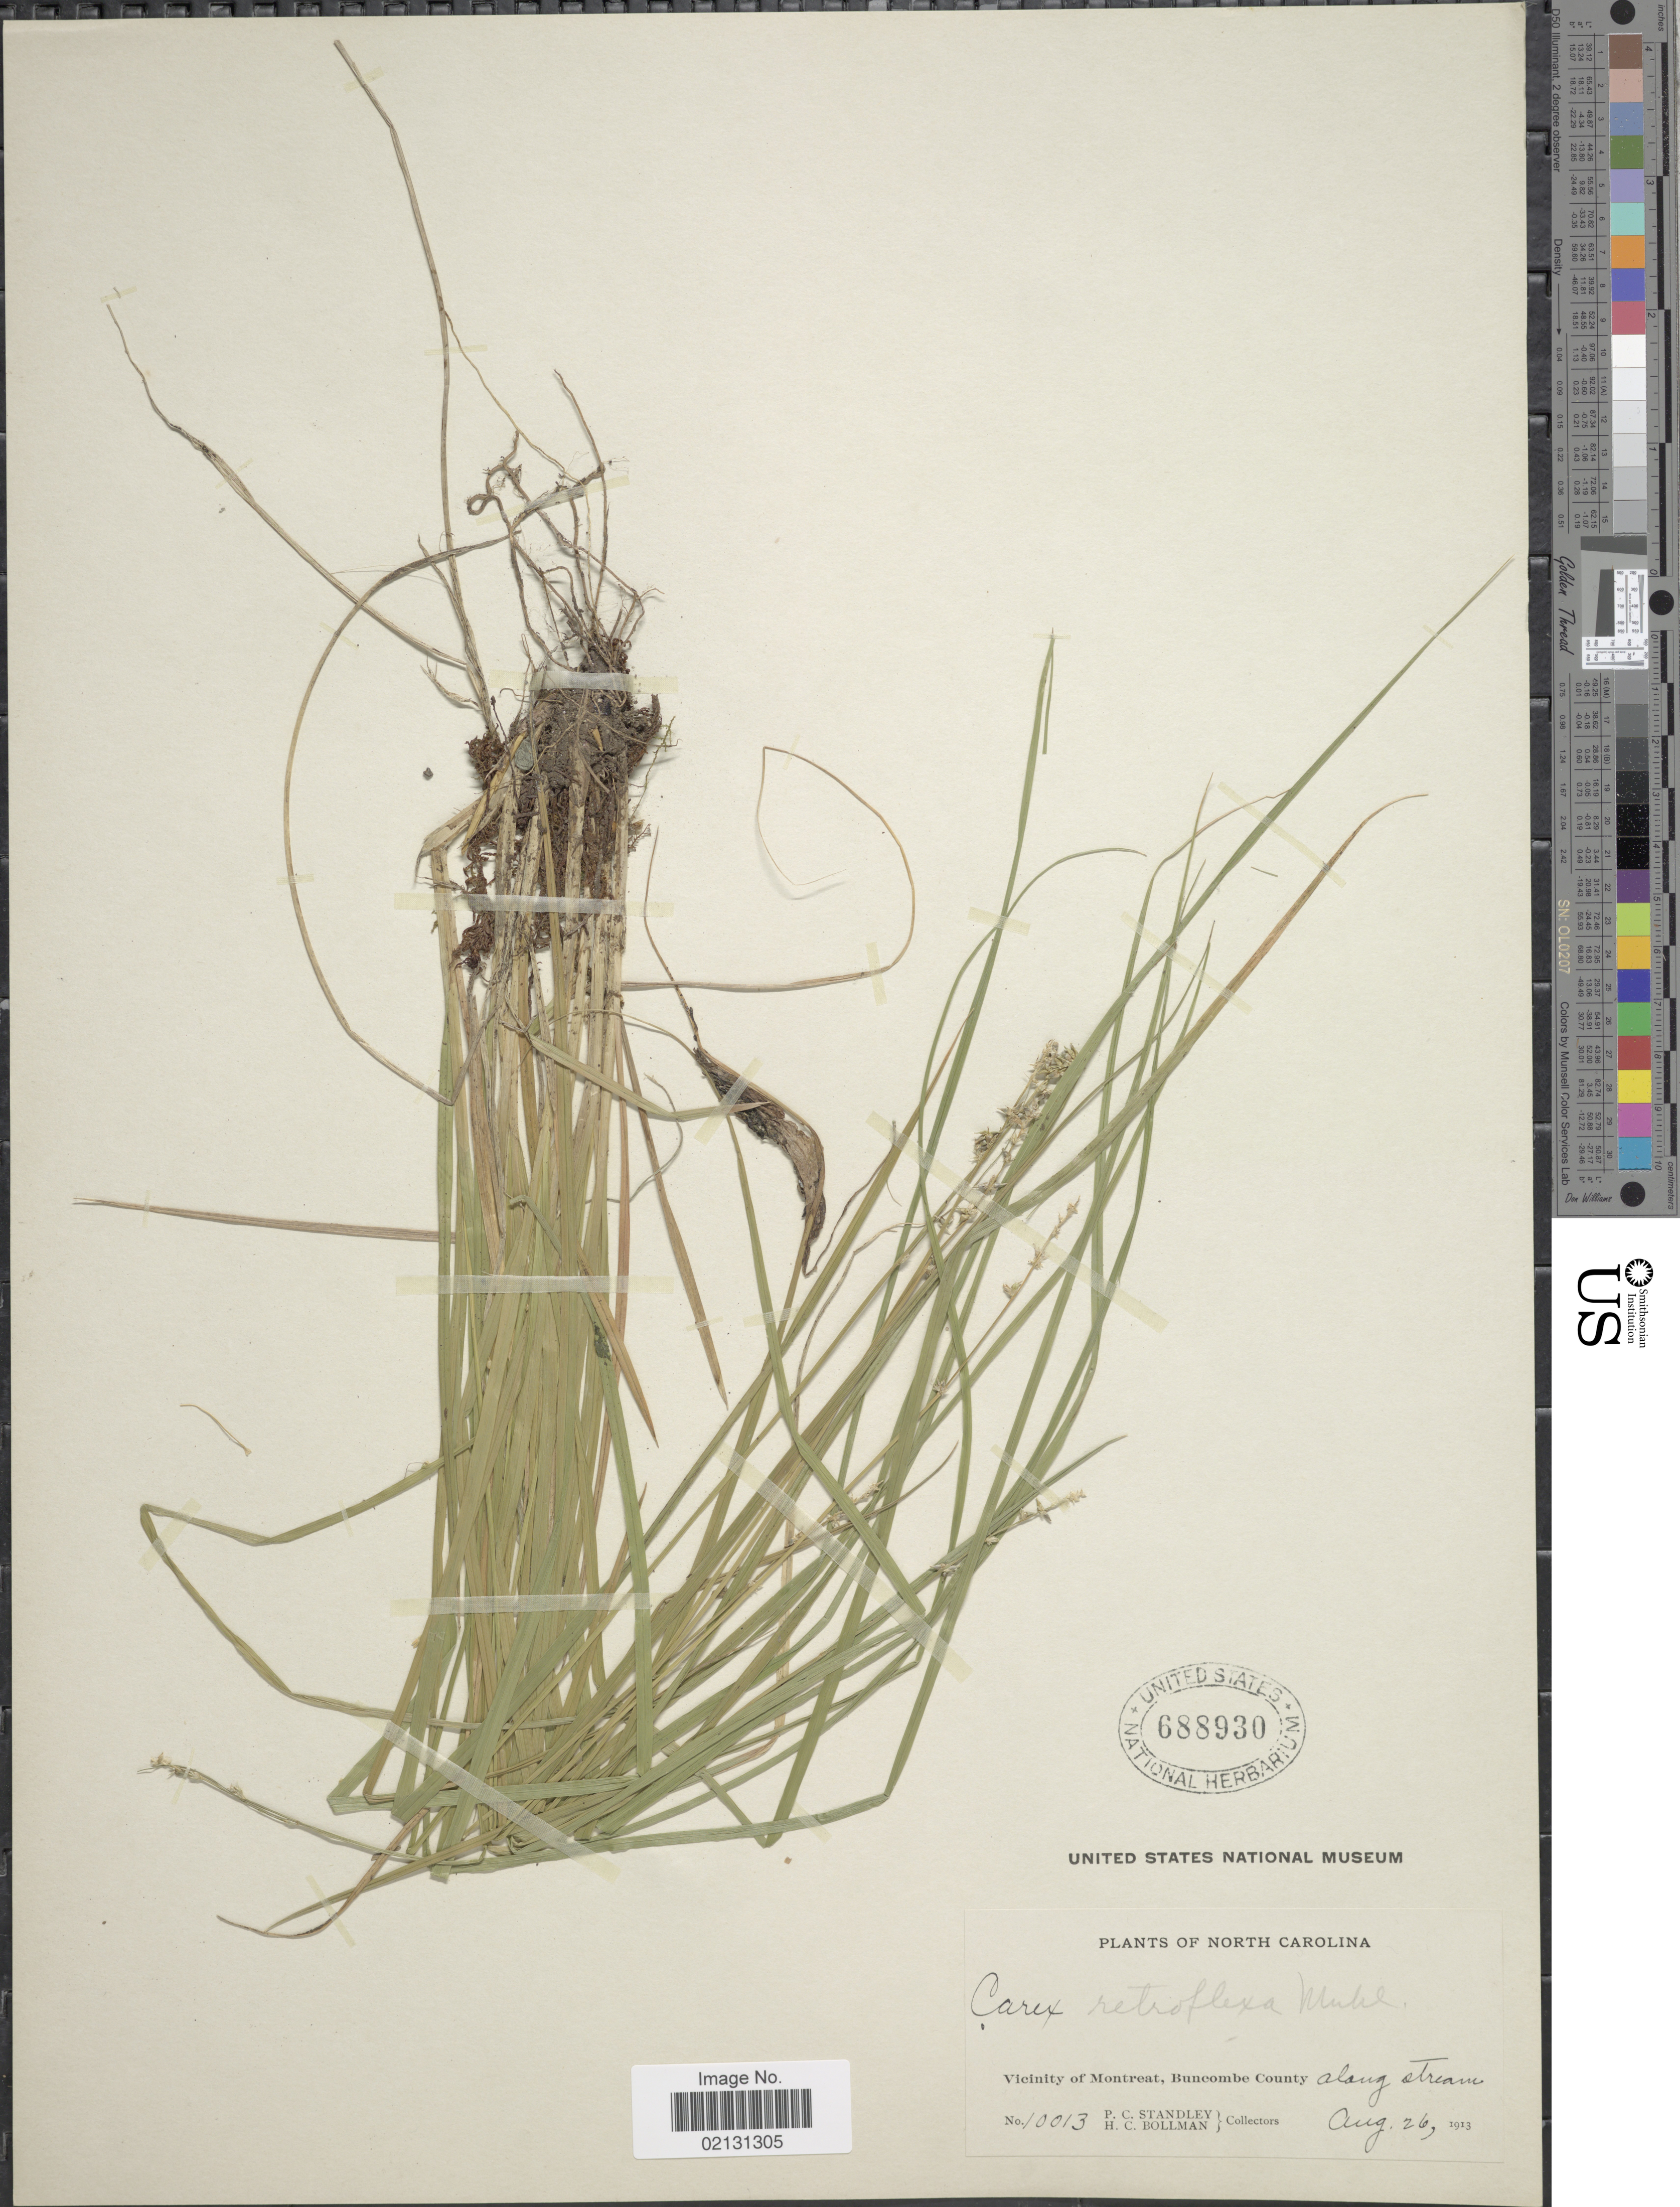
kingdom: Plantae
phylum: Tracheophyta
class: Liliopsida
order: Poales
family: Cyperaceae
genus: Carex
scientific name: Carex retroflexa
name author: Muhl. ex Willd.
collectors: P. C. Standley & H. C. Bollman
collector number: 10013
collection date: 1913-08-26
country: United States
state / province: North Carolina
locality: Vicinity of Montreat, Buncombe County along stream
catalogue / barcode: US 688930